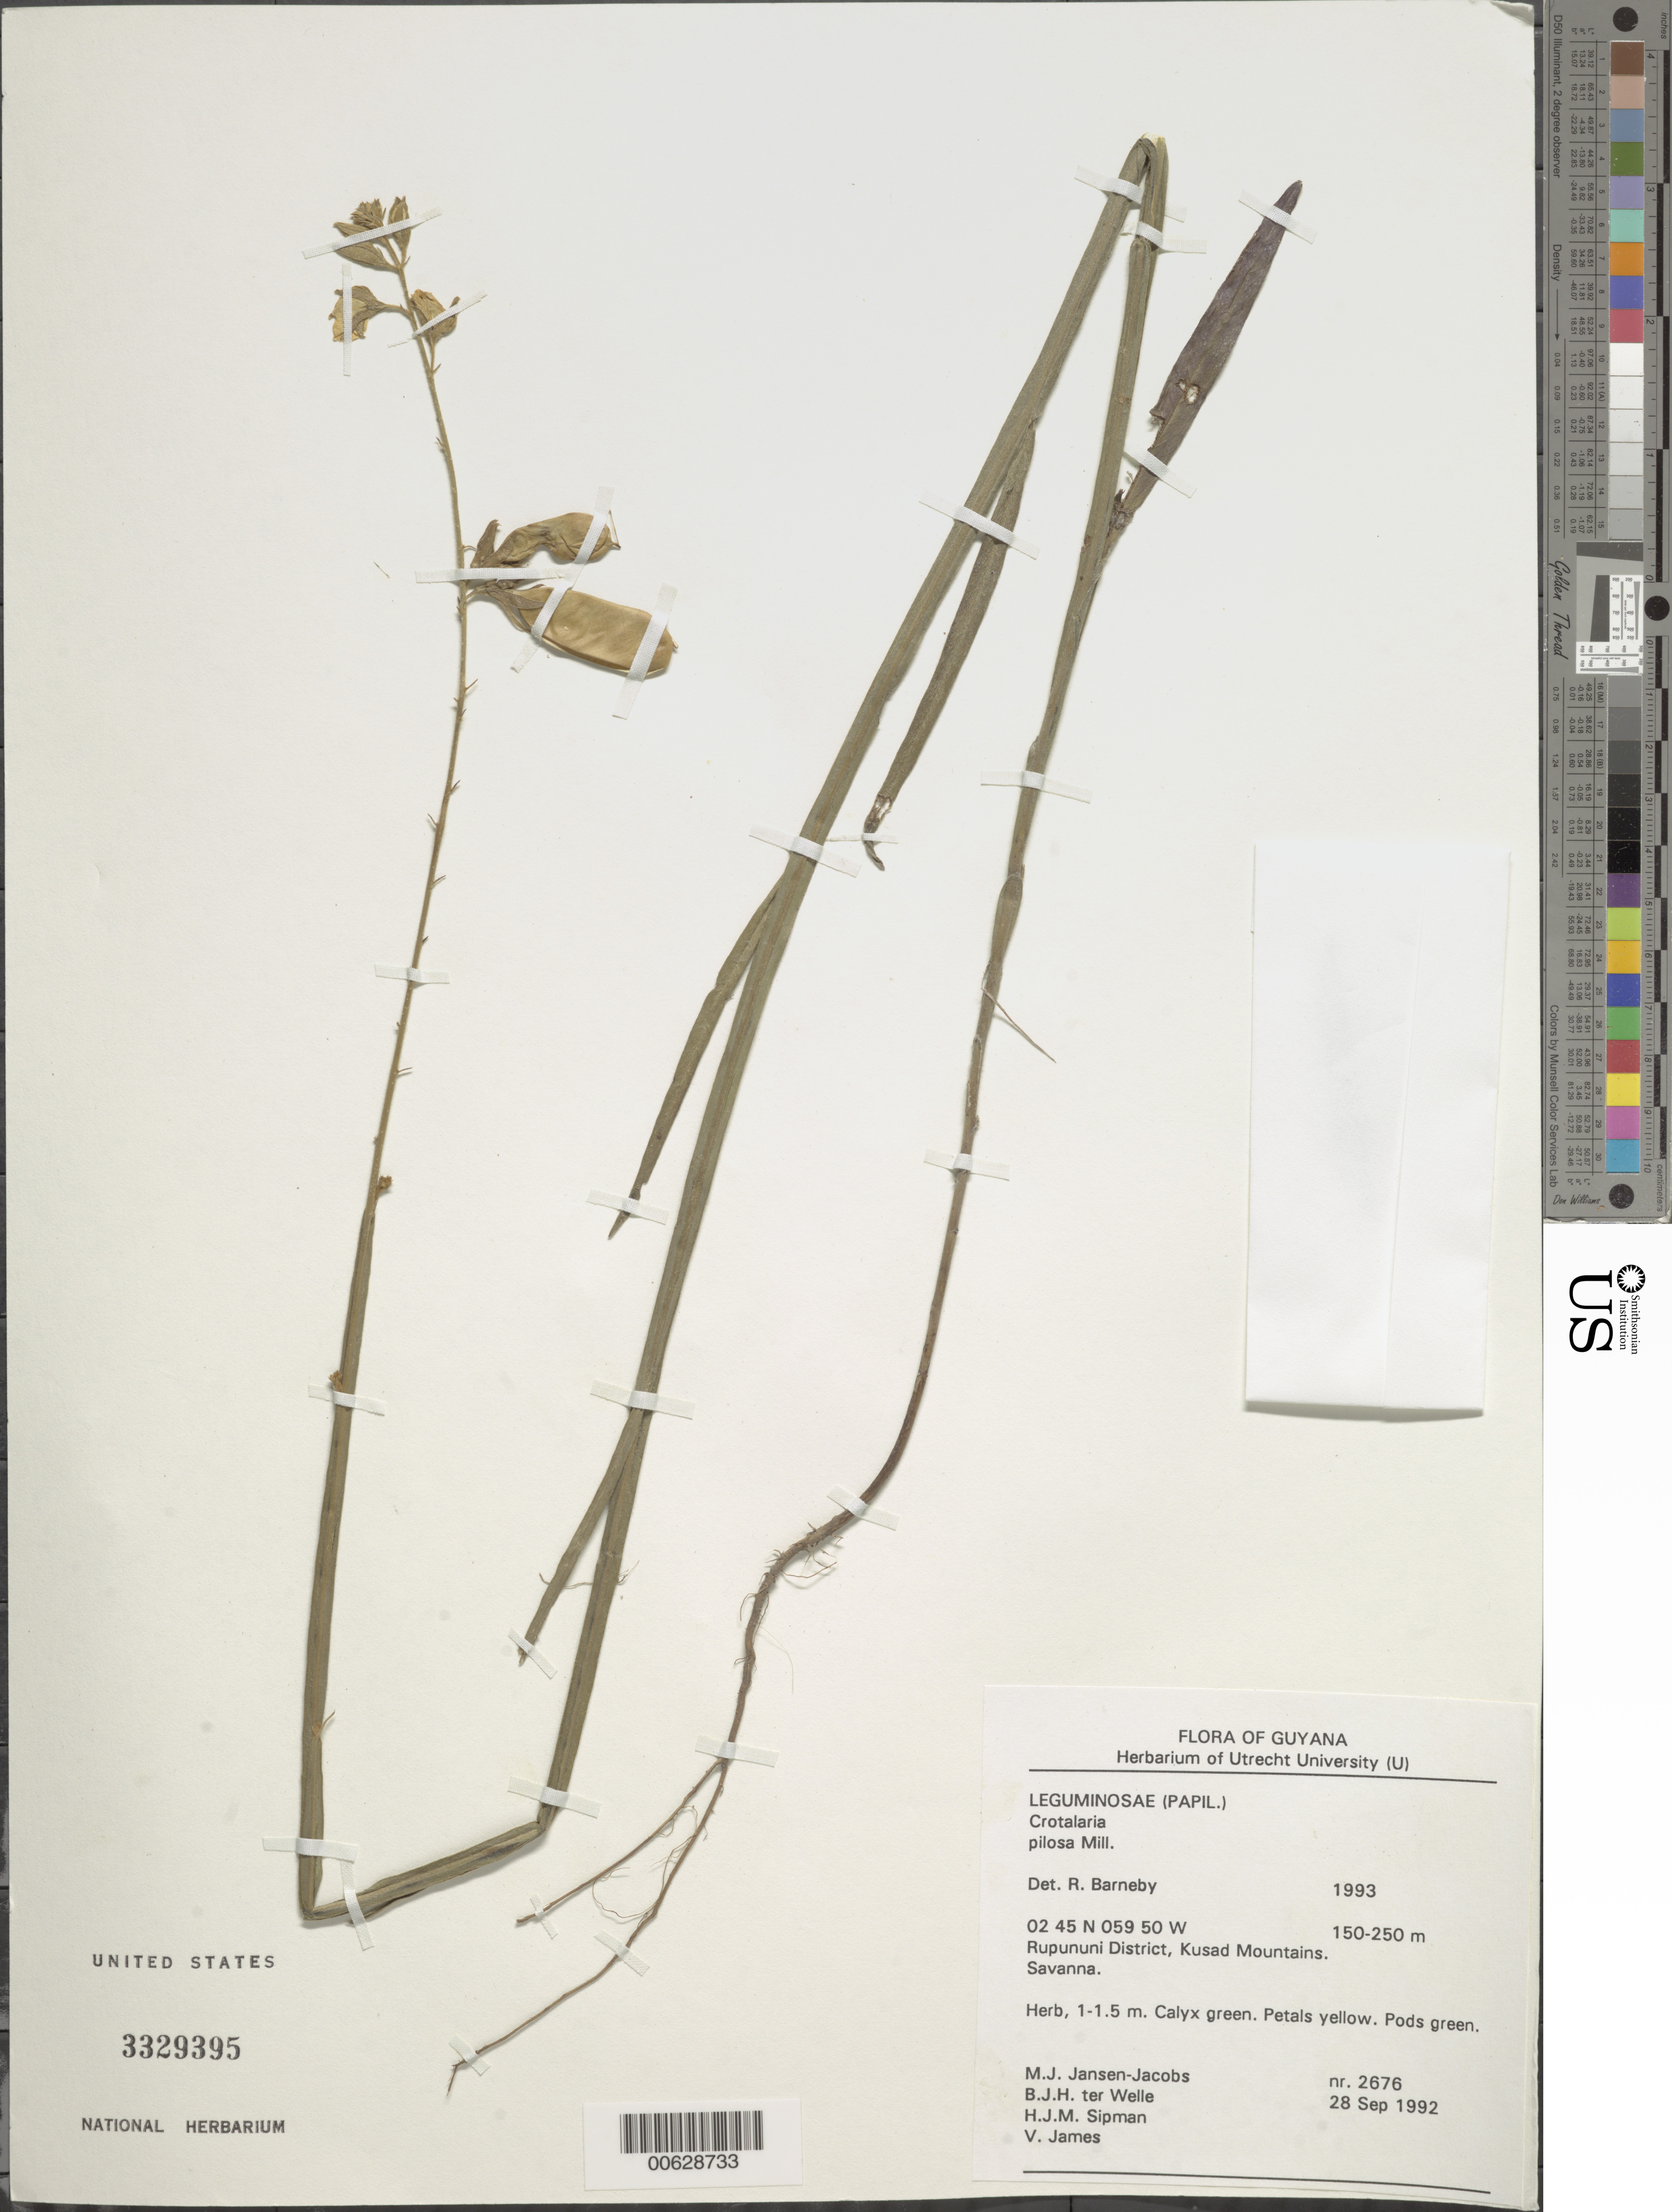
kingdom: Plantae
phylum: Tracheophyta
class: Magnoliopsida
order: Fabales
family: Fabaceae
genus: Crotalaria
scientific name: Crotalaria pilosa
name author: Mill.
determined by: Barneby, Rupert C., (NY)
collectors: M. J. Jansen-Jacobs, B. Welle, H. J. M. Sipman & V. James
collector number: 2676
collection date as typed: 28-Sep-92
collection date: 1992-09-28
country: Guyana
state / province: U. Takutu-U. Essequibo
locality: Kusad Mountains, Rupununi District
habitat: Savanna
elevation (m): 150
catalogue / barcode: US 3329395